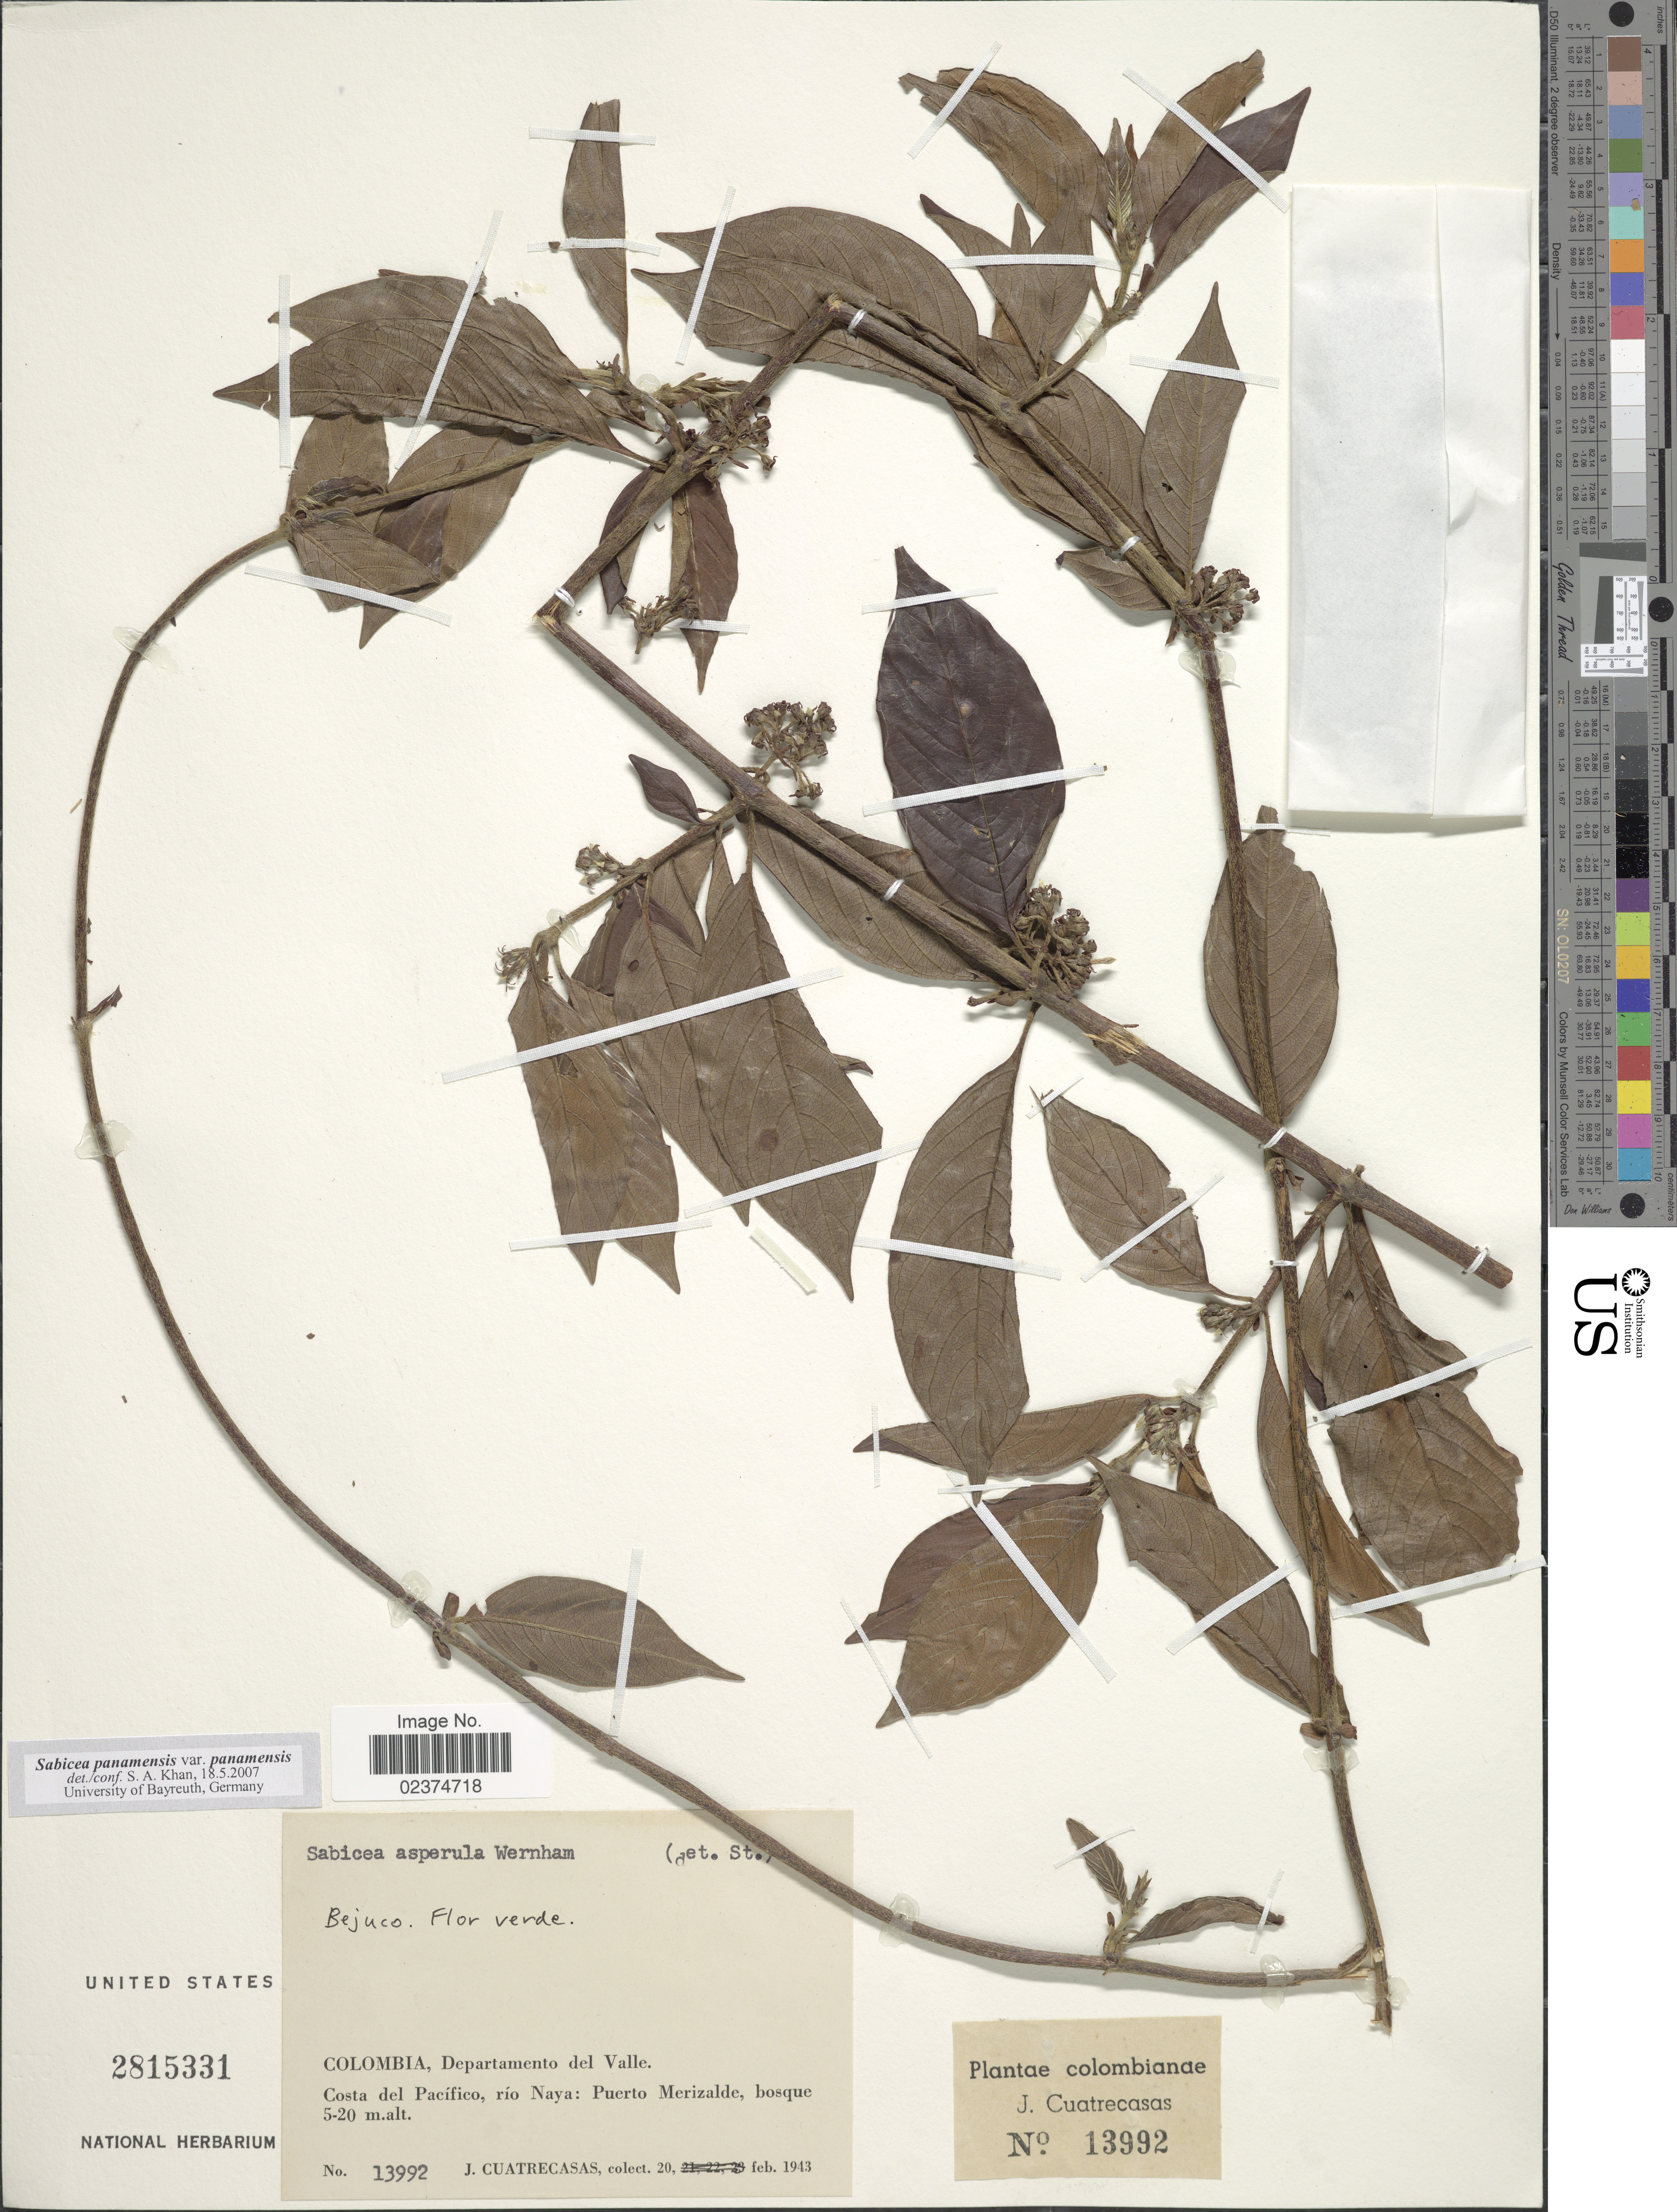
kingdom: Plantae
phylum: Tracheophyta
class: Magnoliopsida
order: Gentianales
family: Rubiaceae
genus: Sabicea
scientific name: Sabicea panamensis var. panamensis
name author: Wernham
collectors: J. Cuatrecasas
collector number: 13992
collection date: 1943-02-20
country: Colombia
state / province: Valle del Cauca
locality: Departamento del Valle, Costa del Pacifico, rio Naya: Puerto Merizalde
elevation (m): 5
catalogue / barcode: US 2815331